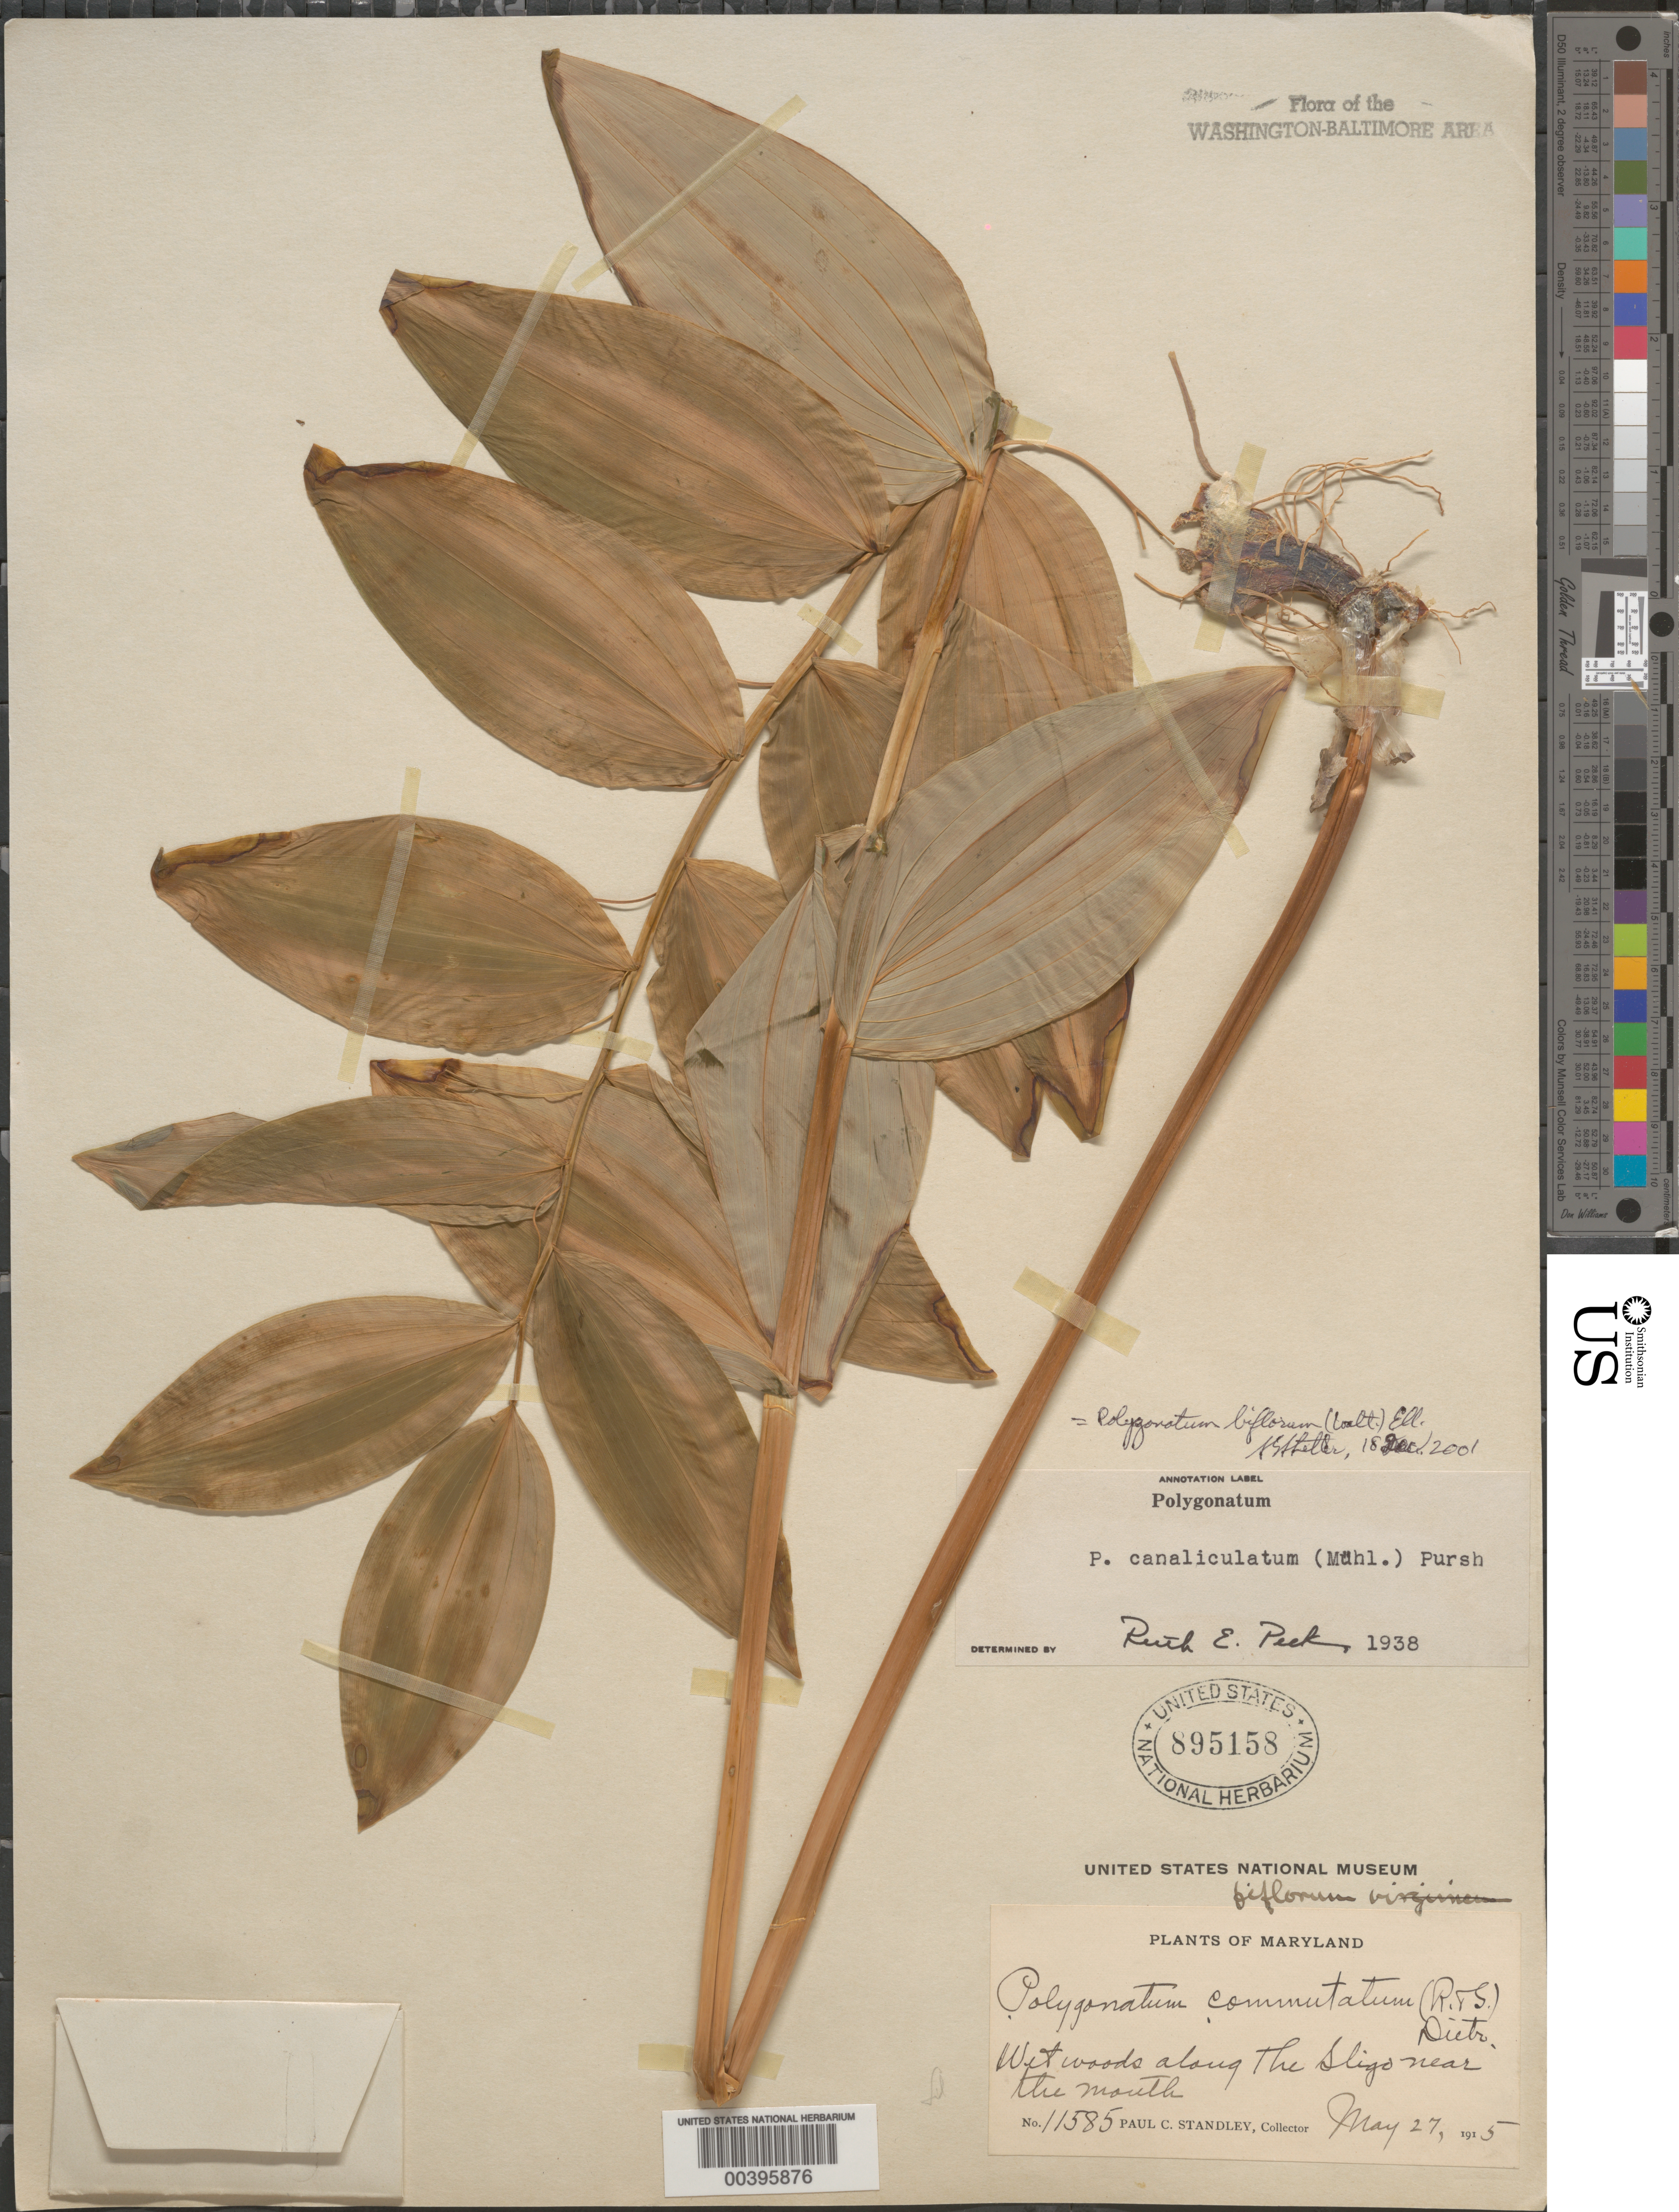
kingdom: Plantae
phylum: Tracheophyta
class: Liliopsida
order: Asparagales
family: Asparagaceae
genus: Polygonatum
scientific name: Polygonatum biflorum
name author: (Walter) Elliott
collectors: P. C. Standley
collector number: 11585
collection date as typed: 27 May 1915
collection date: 1915-05-27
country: United States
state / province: Maryland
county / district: Prince George's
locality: Sligo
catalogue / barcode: US 895158